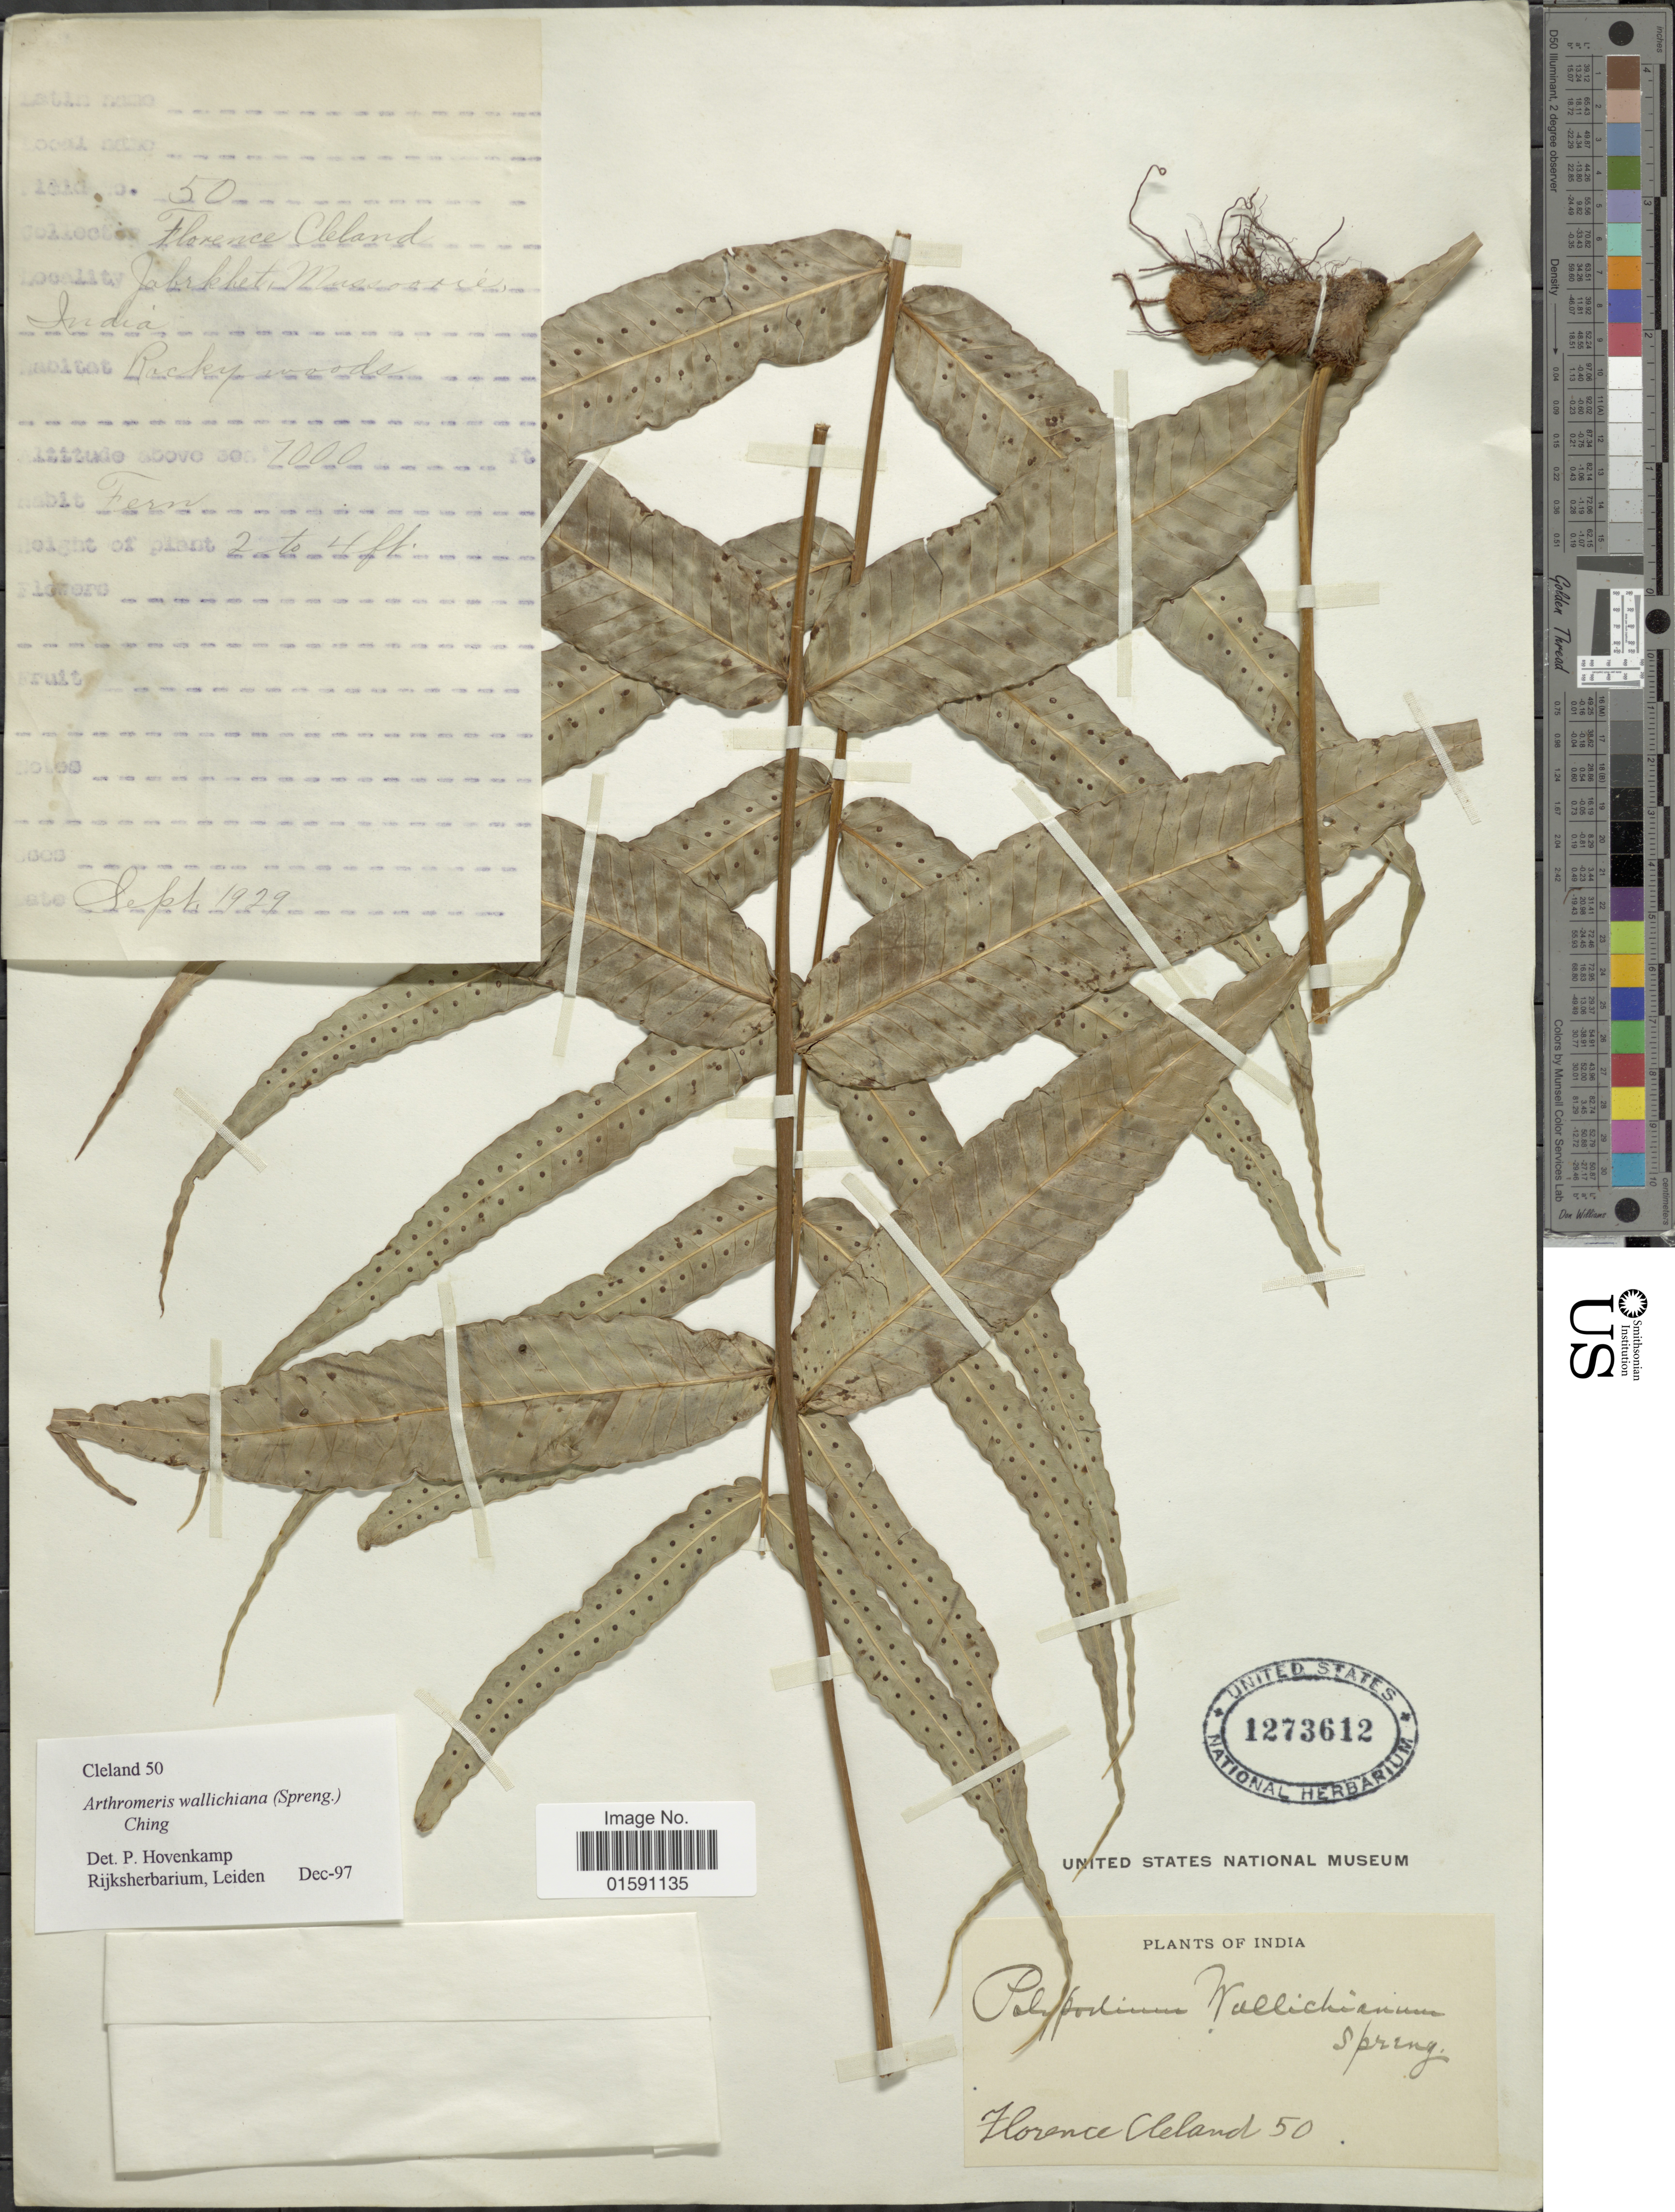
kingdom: Plantae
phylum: Tracheophyta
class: Polypodiopsida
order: Polypodiales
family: Polypodiaceae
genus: Arthromeris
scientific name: Arthromeris wallichiana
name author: (Spreng.) Ching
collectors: F. Cleland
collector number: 50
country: India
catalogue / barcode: US 1273612